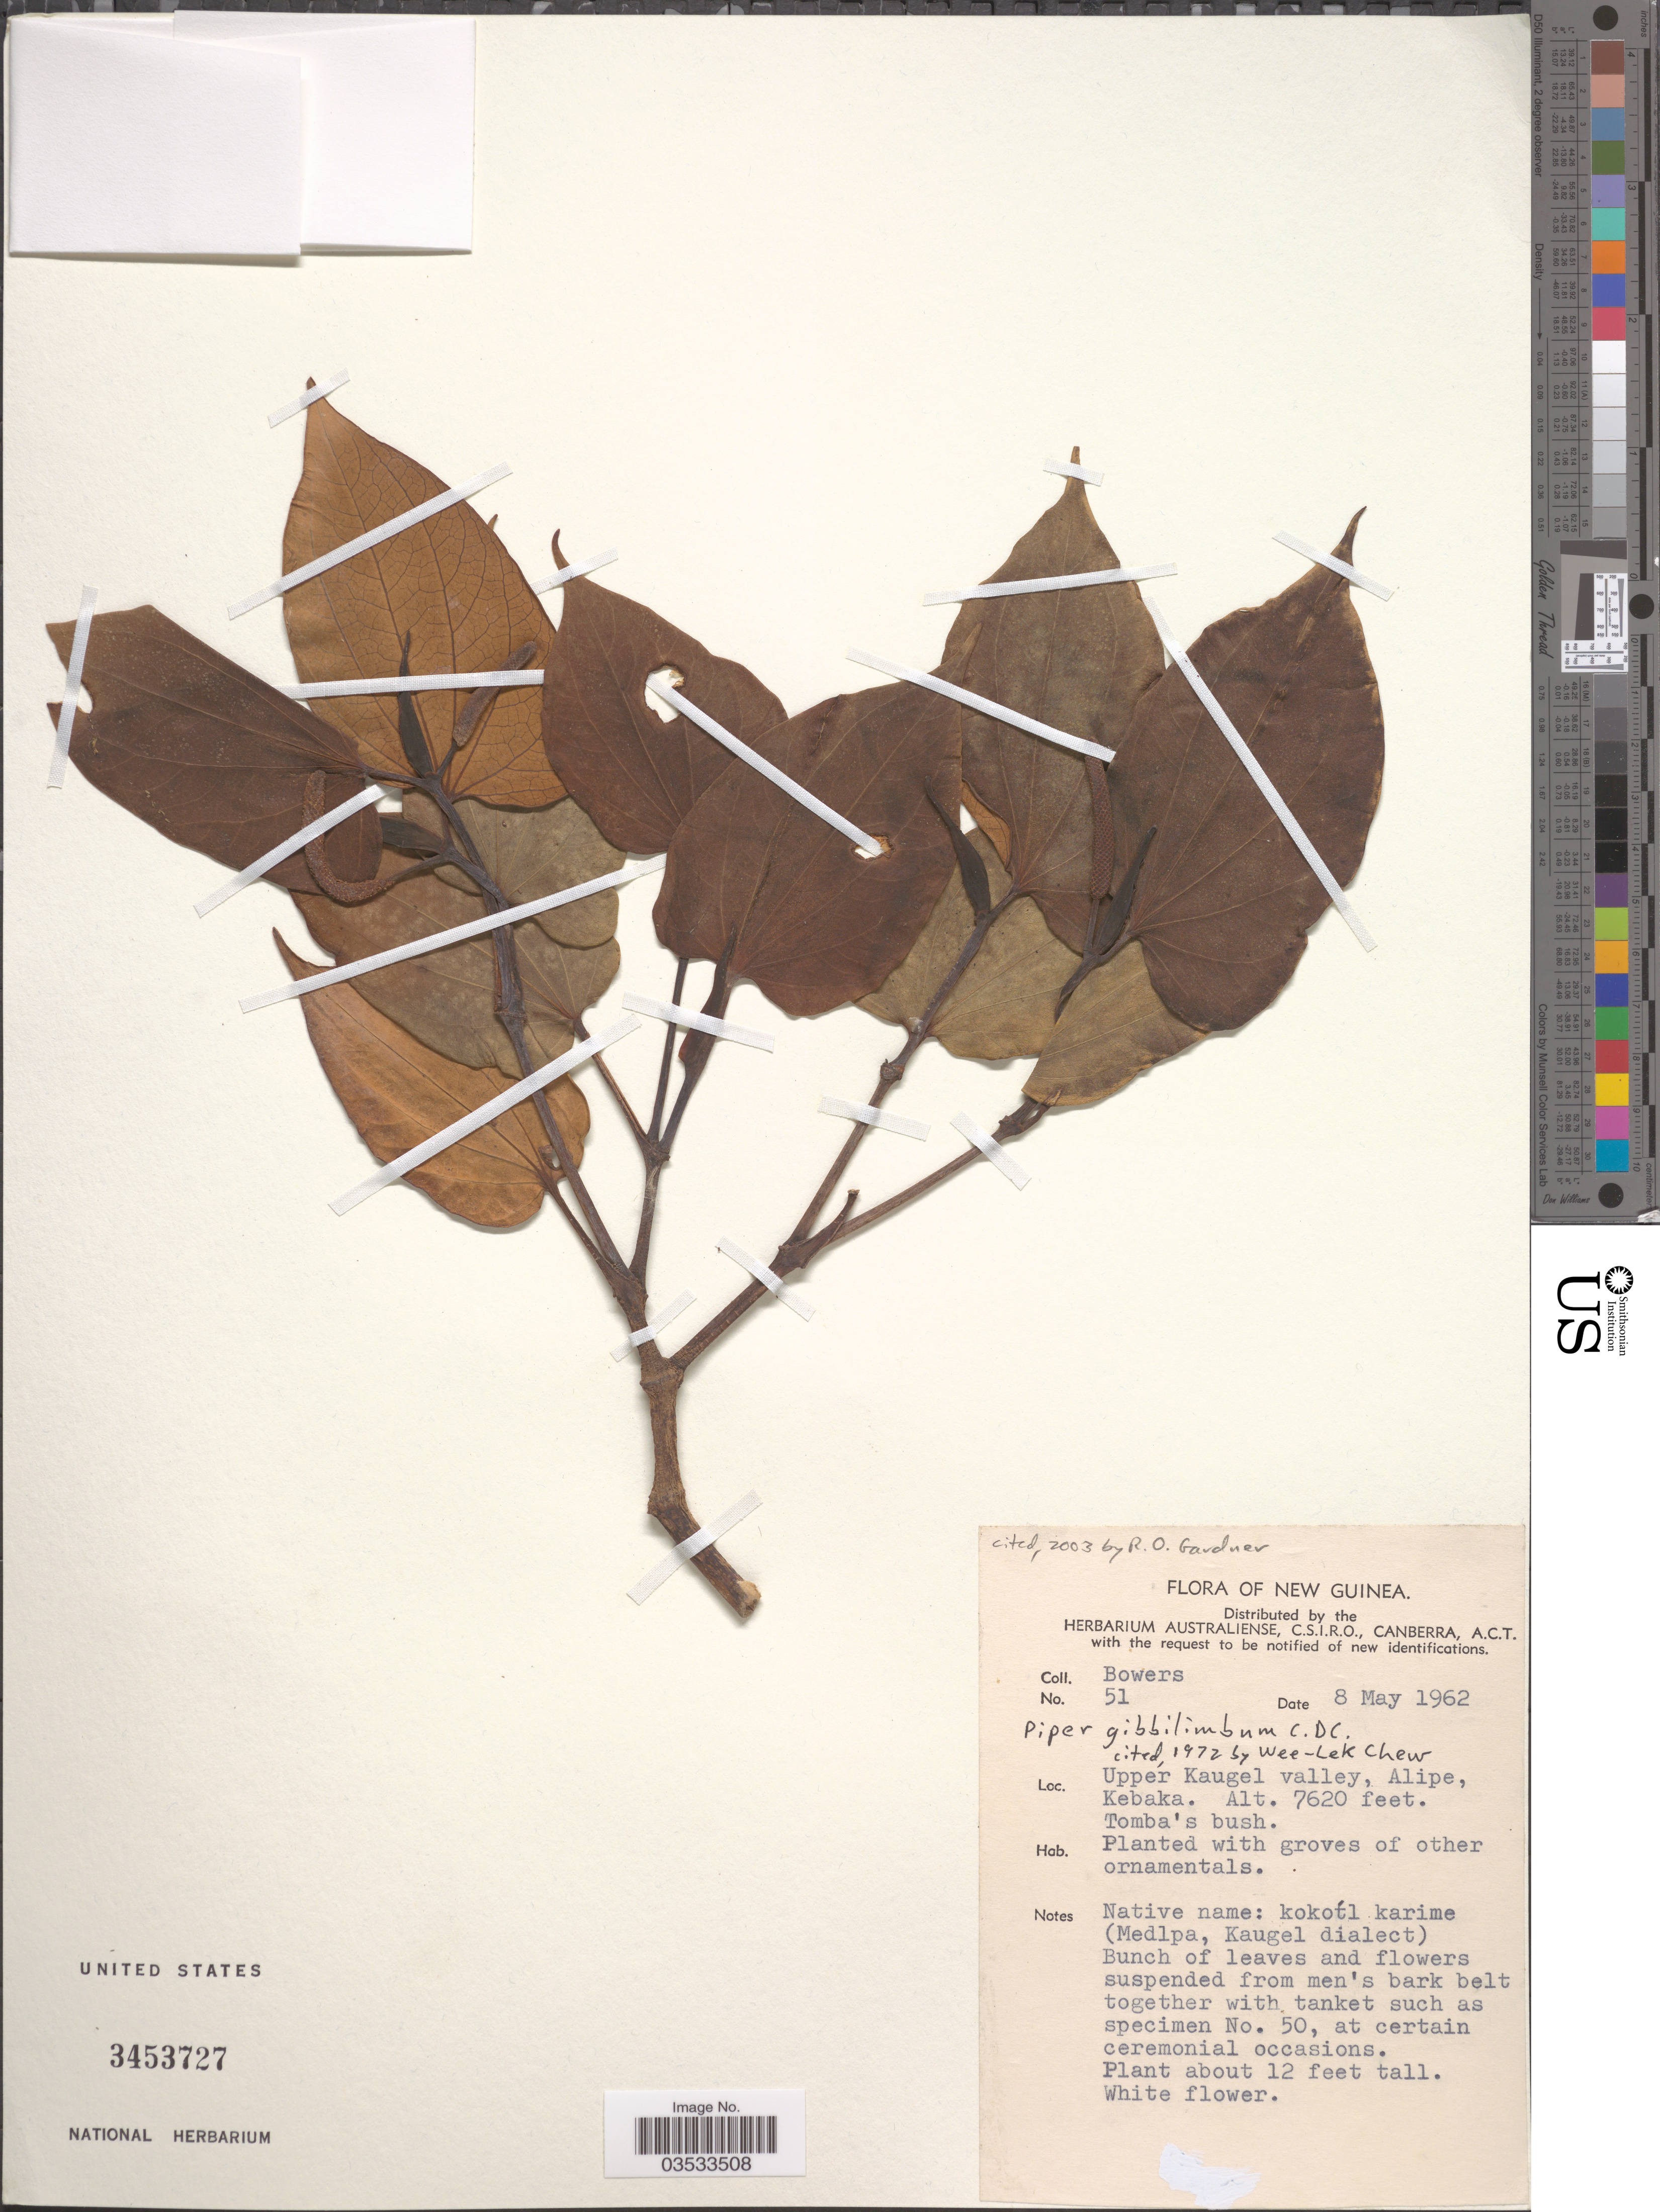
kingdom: Plantae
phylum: Tracheophyta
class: Magnoliopsida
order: Piperales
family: Piperaceae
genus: Piper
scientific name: Piper gibbilimbum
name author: C. DC.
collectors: -. Bowers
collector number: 51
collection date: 1962-05-08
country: Papua New Guinea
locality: New Guinea. Upper Kaugel valley, Alipe, Kebaka. Tomba's bush.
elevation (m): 2323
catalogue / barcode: US 3453727